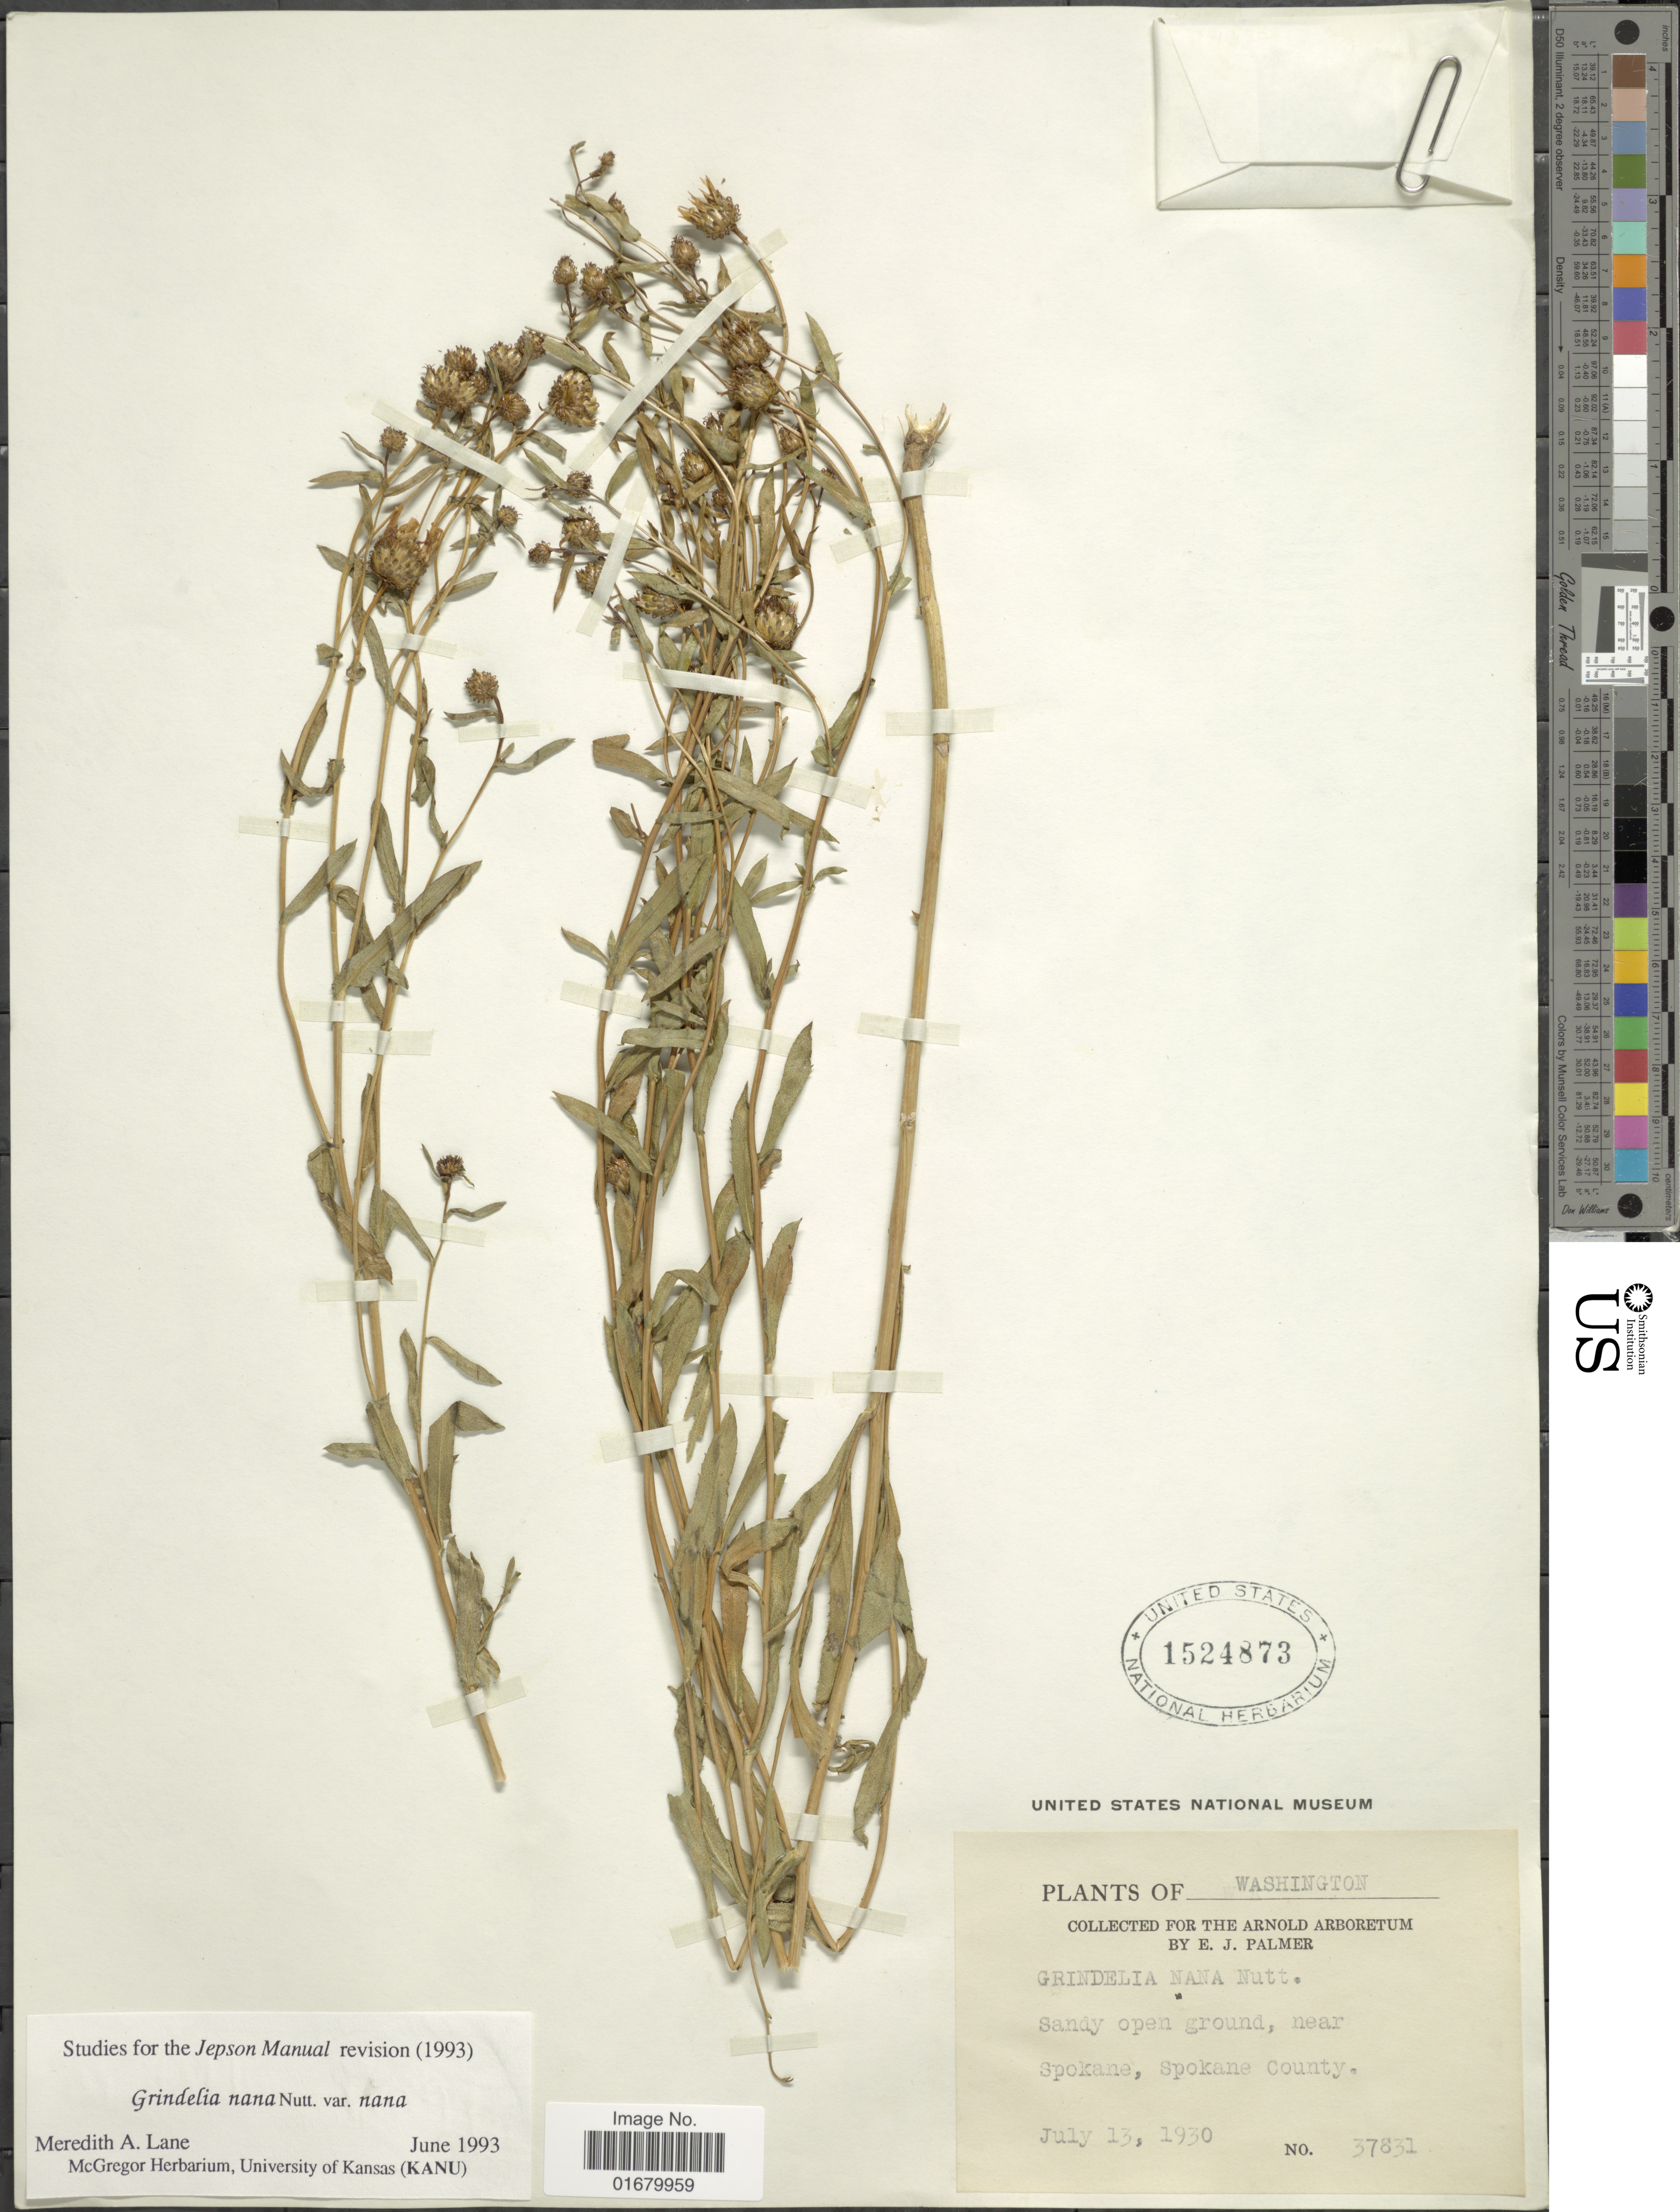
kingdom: Plantae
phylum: Tracheophyta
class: Magnoliopsida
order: Asterales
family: Asteraceae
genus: Grindelia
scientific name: Grindelia nana var. nana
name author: Nutt.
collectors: E. J. Palmer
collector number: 37831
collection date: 1930-07-13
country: United States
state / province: Washington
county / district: Spokane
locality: Near Spokane, Spokane County.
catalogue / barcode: US 1524873